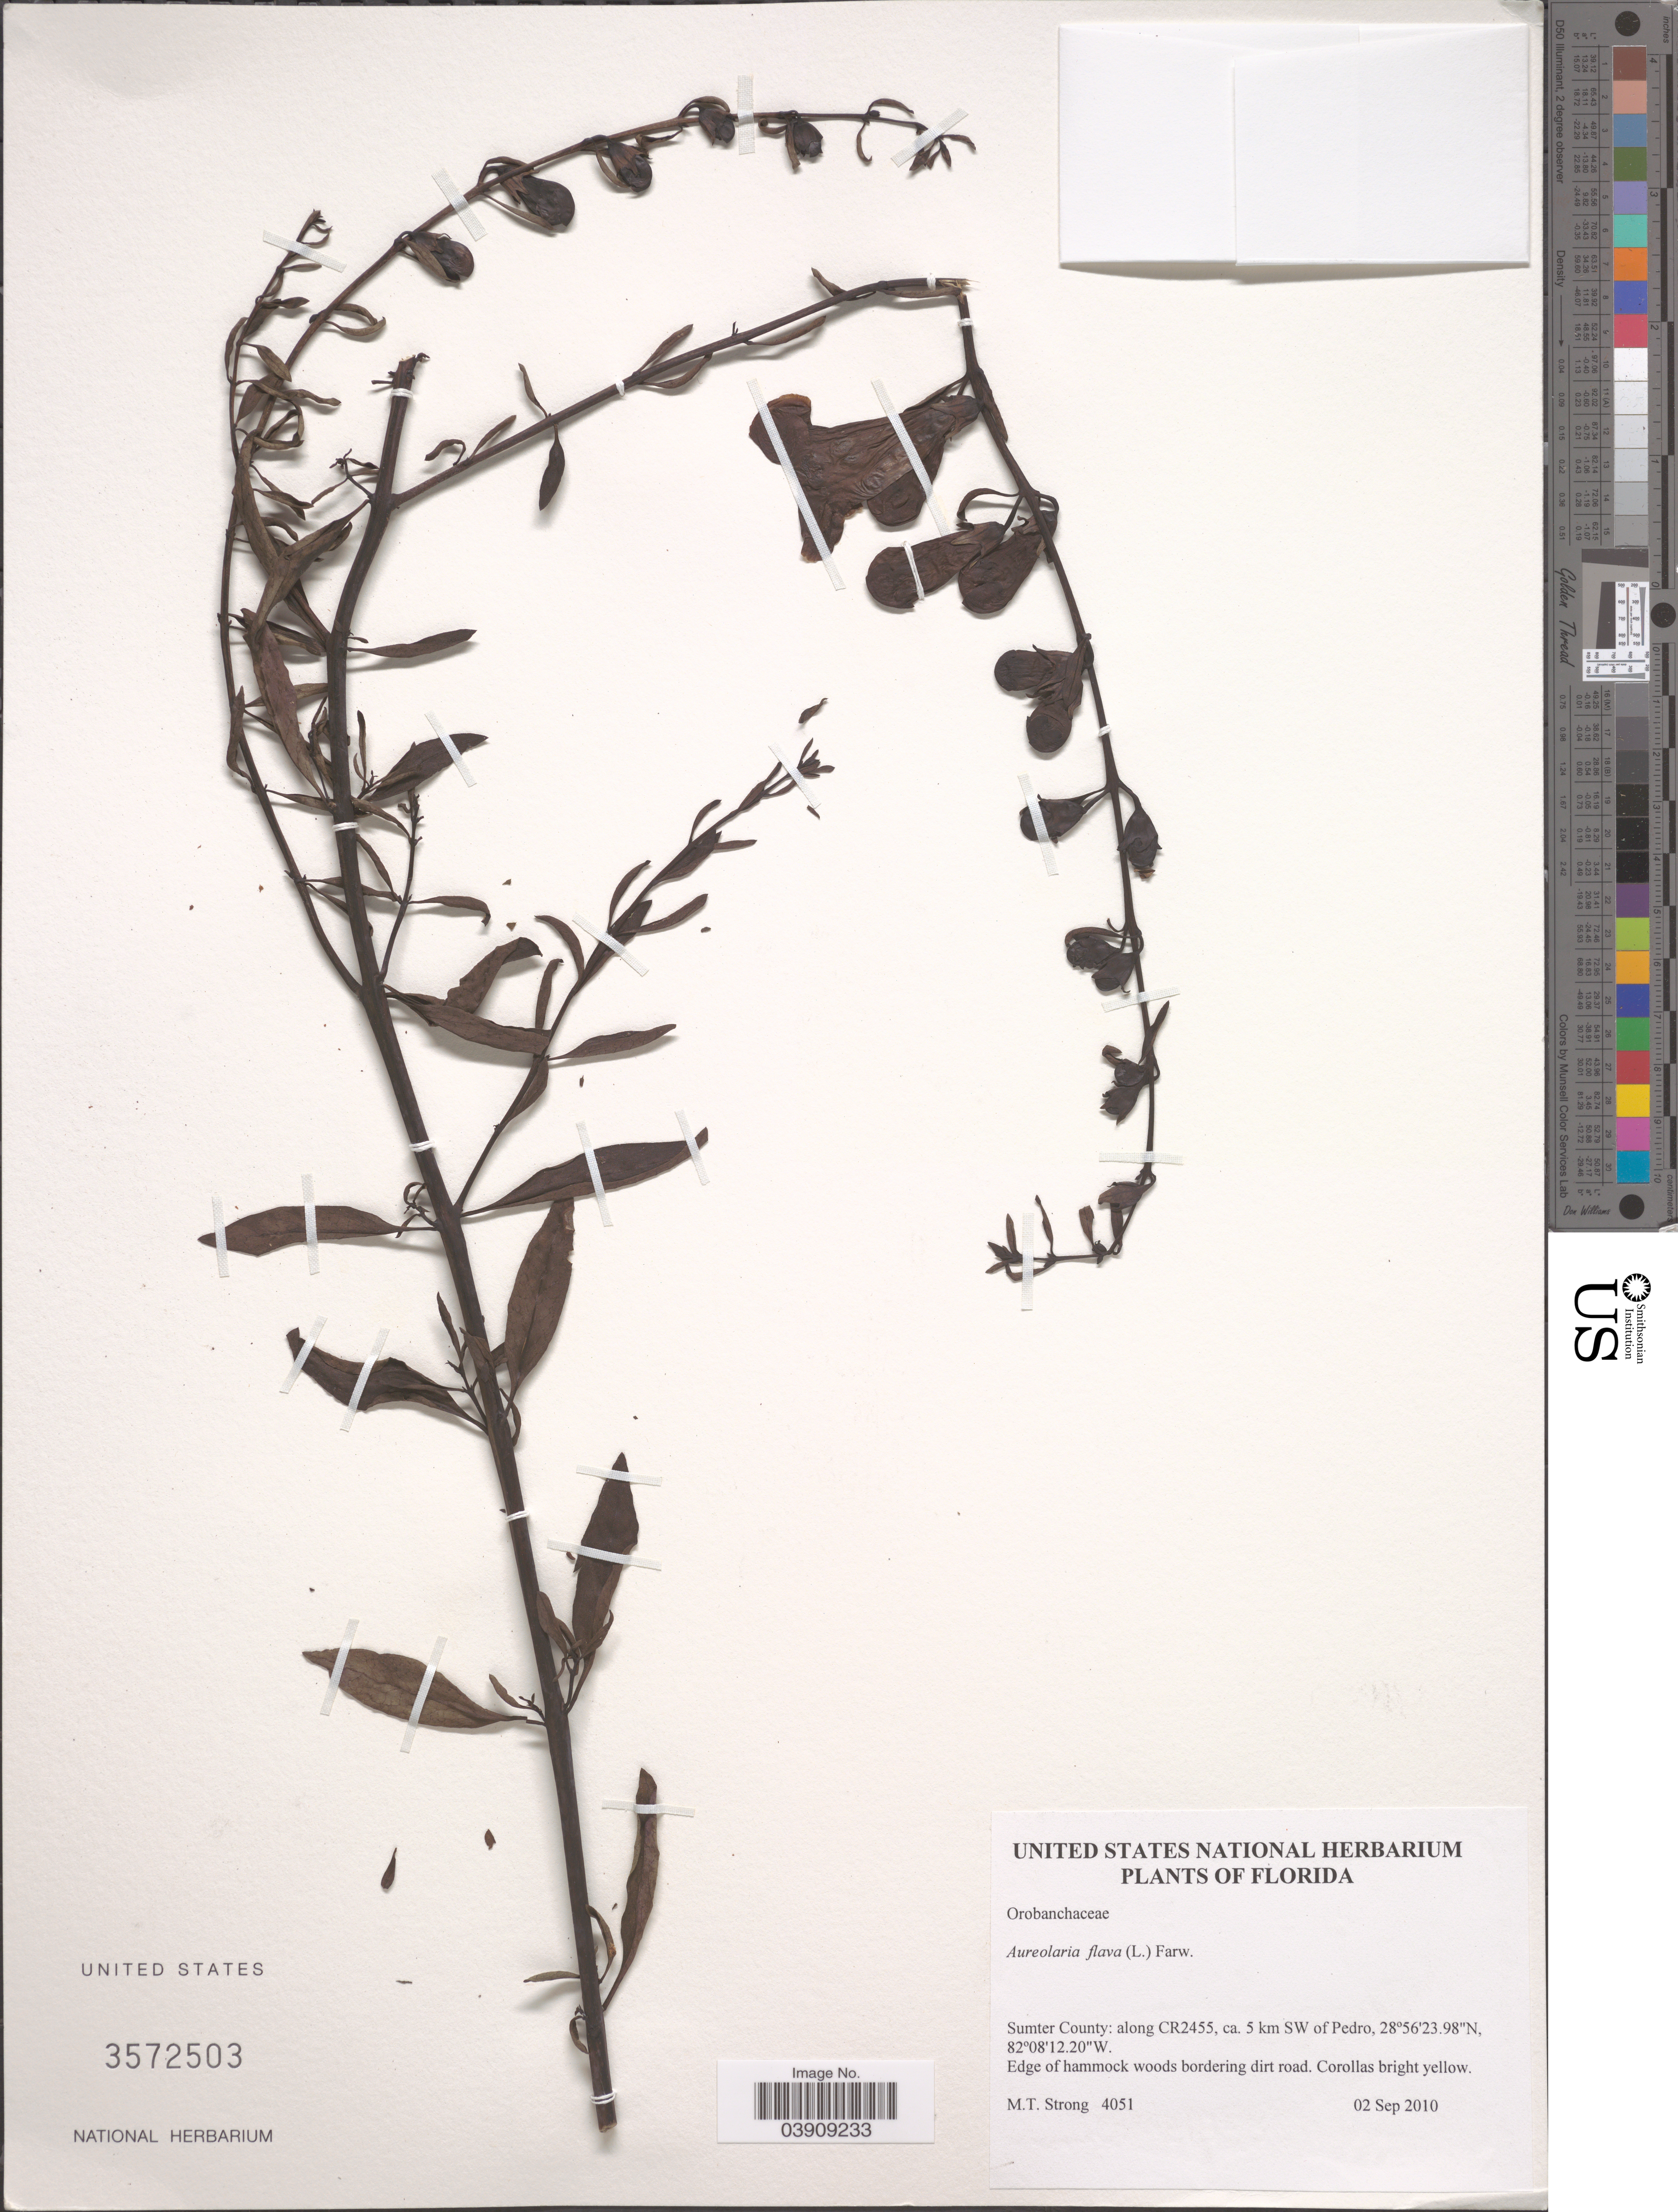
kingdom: Plantae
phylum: Tracheophyta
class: Magnoliopsida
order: Lamiales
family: Orobanchaceae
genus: Aureolaria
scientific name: Aureolaria flava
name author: (L.) Farw.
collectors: M. T. Strong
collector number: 4051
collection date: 2010-09-02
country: United States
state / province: Florida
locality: Sumter County: along CR2455, ca. 5 km SW of Pedro.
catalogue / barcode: US 3572503